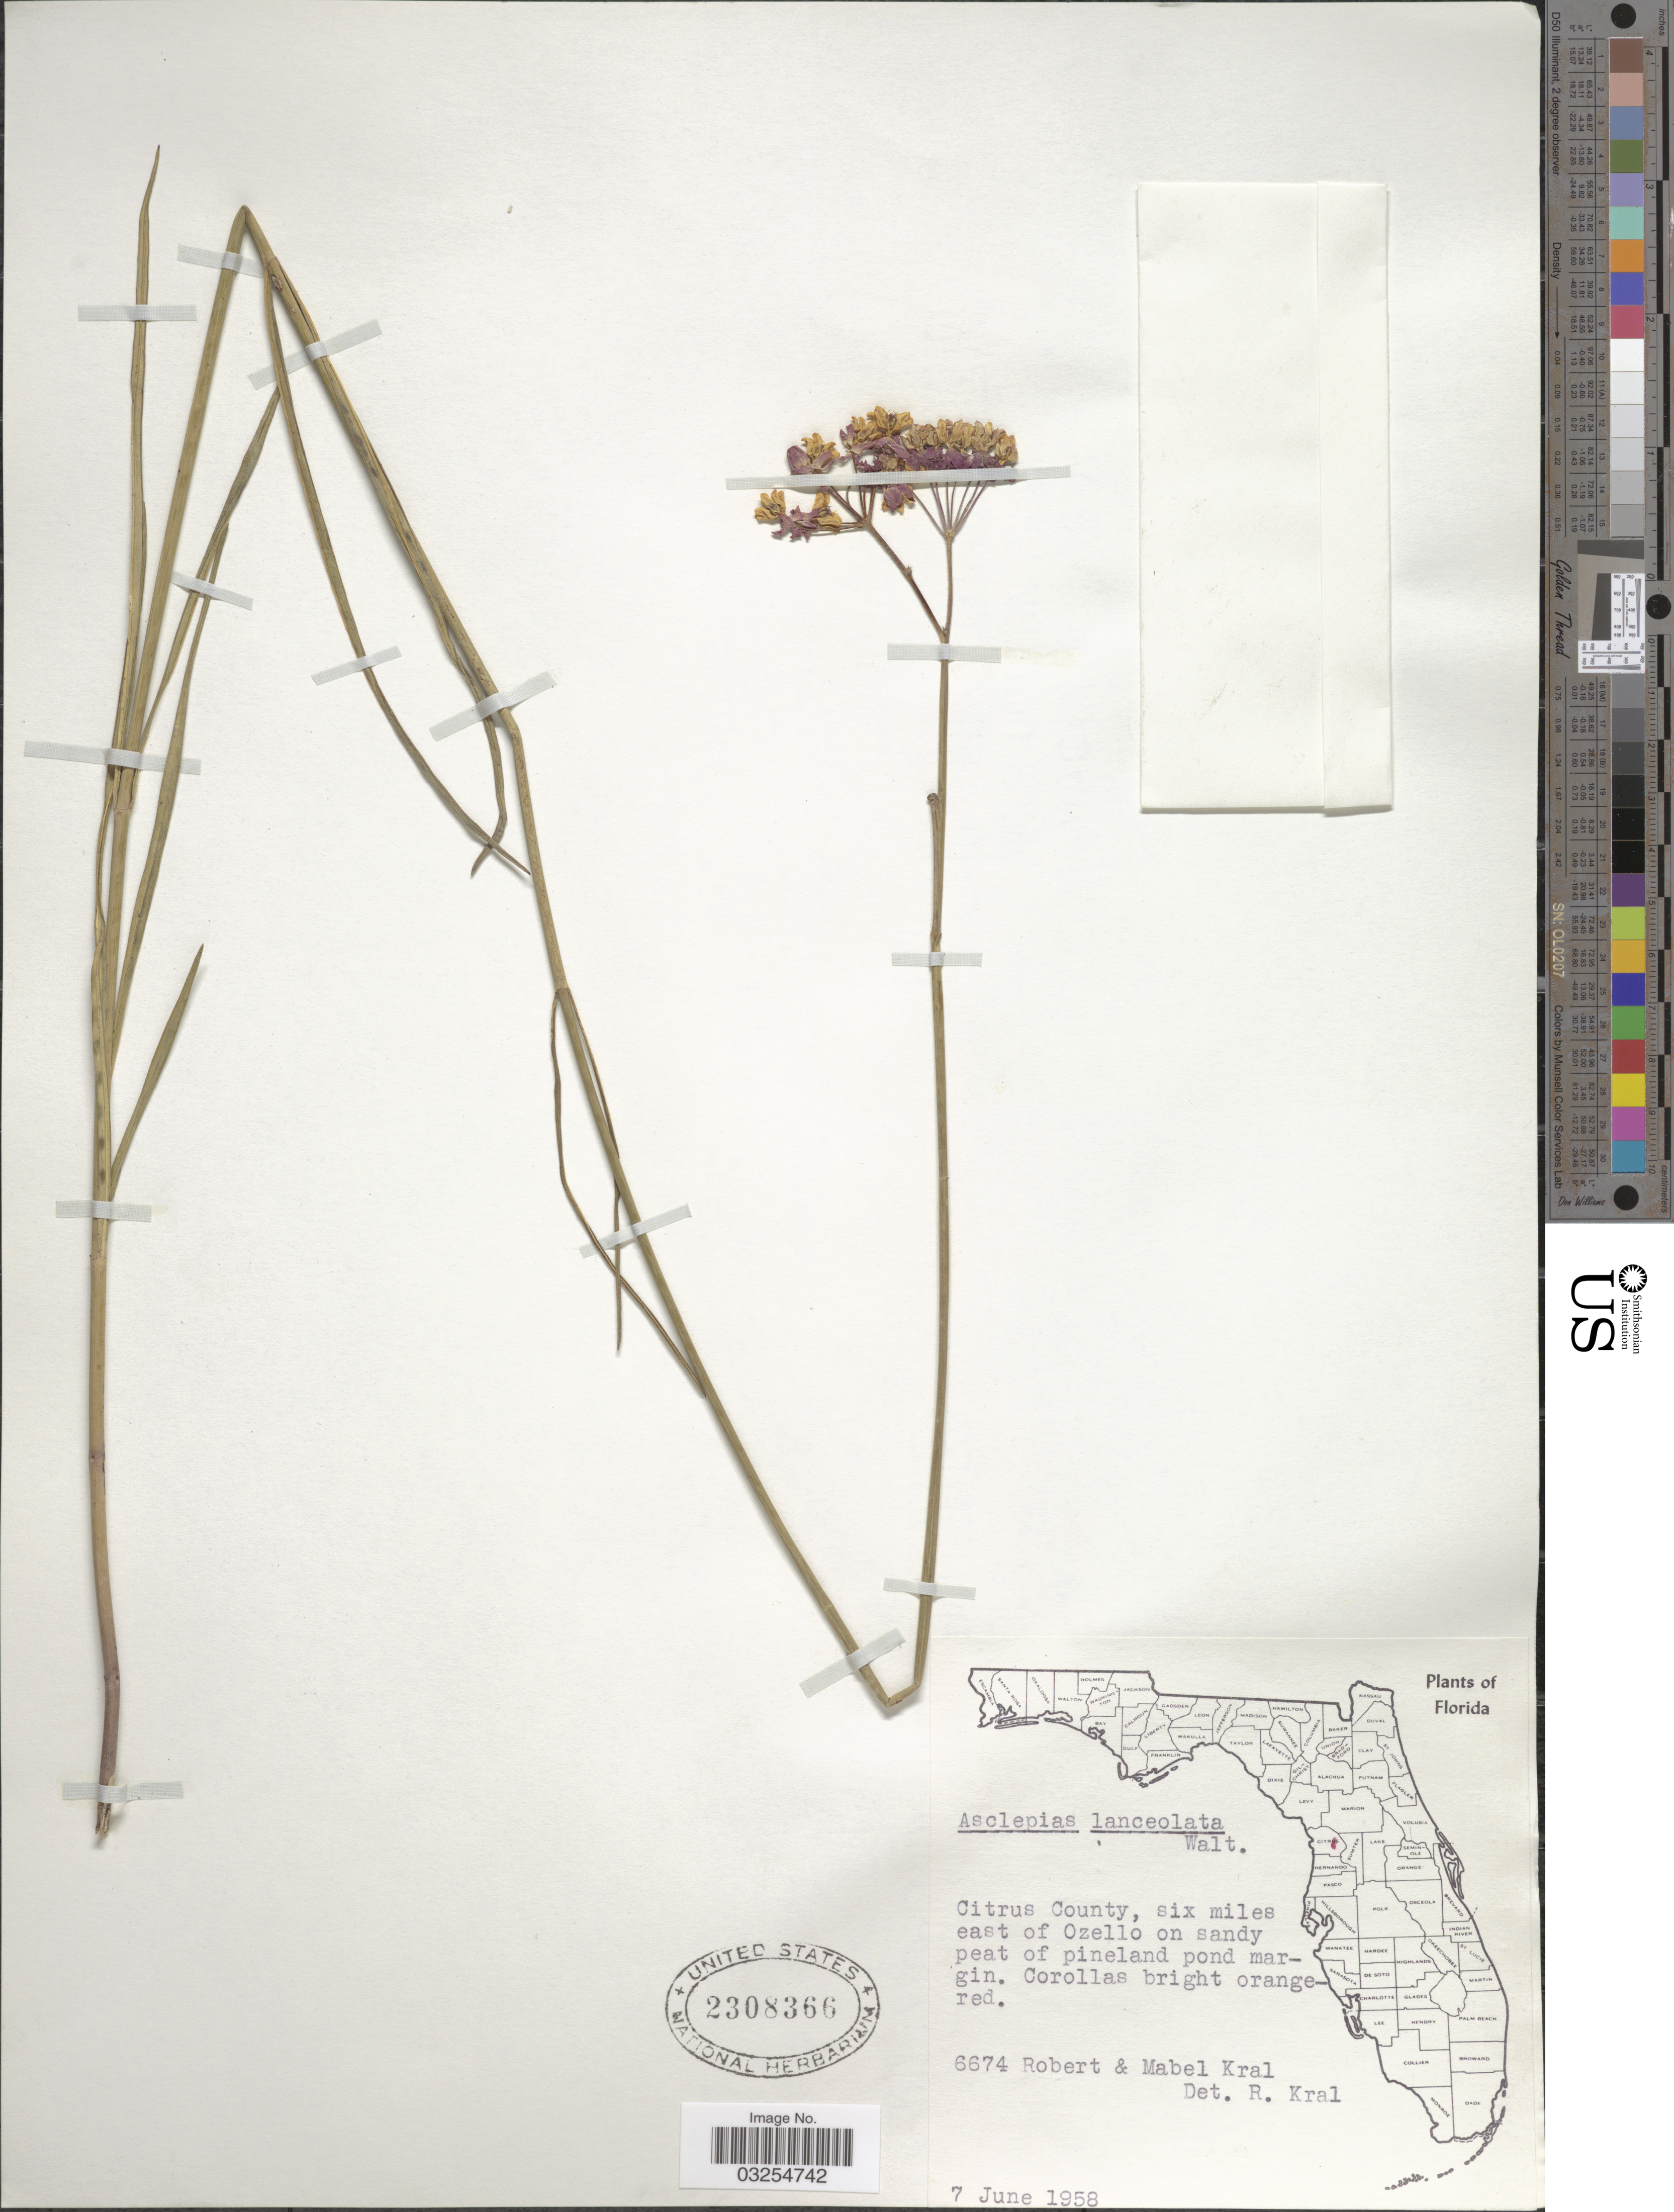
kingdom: Plantae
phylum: Tracheophyta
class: Magnoliopsida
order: Gentianales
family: Apocynaceae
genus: Asclepias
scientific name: Asclepias lanceolata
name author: Walter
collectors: R. Kral & M. Kral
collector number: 6674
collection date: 1958-06-07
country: United States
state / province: Florida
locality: Citrus County, six miles east of Ozello on sandy peat of pineland pond margin.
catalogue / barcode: US 2308366